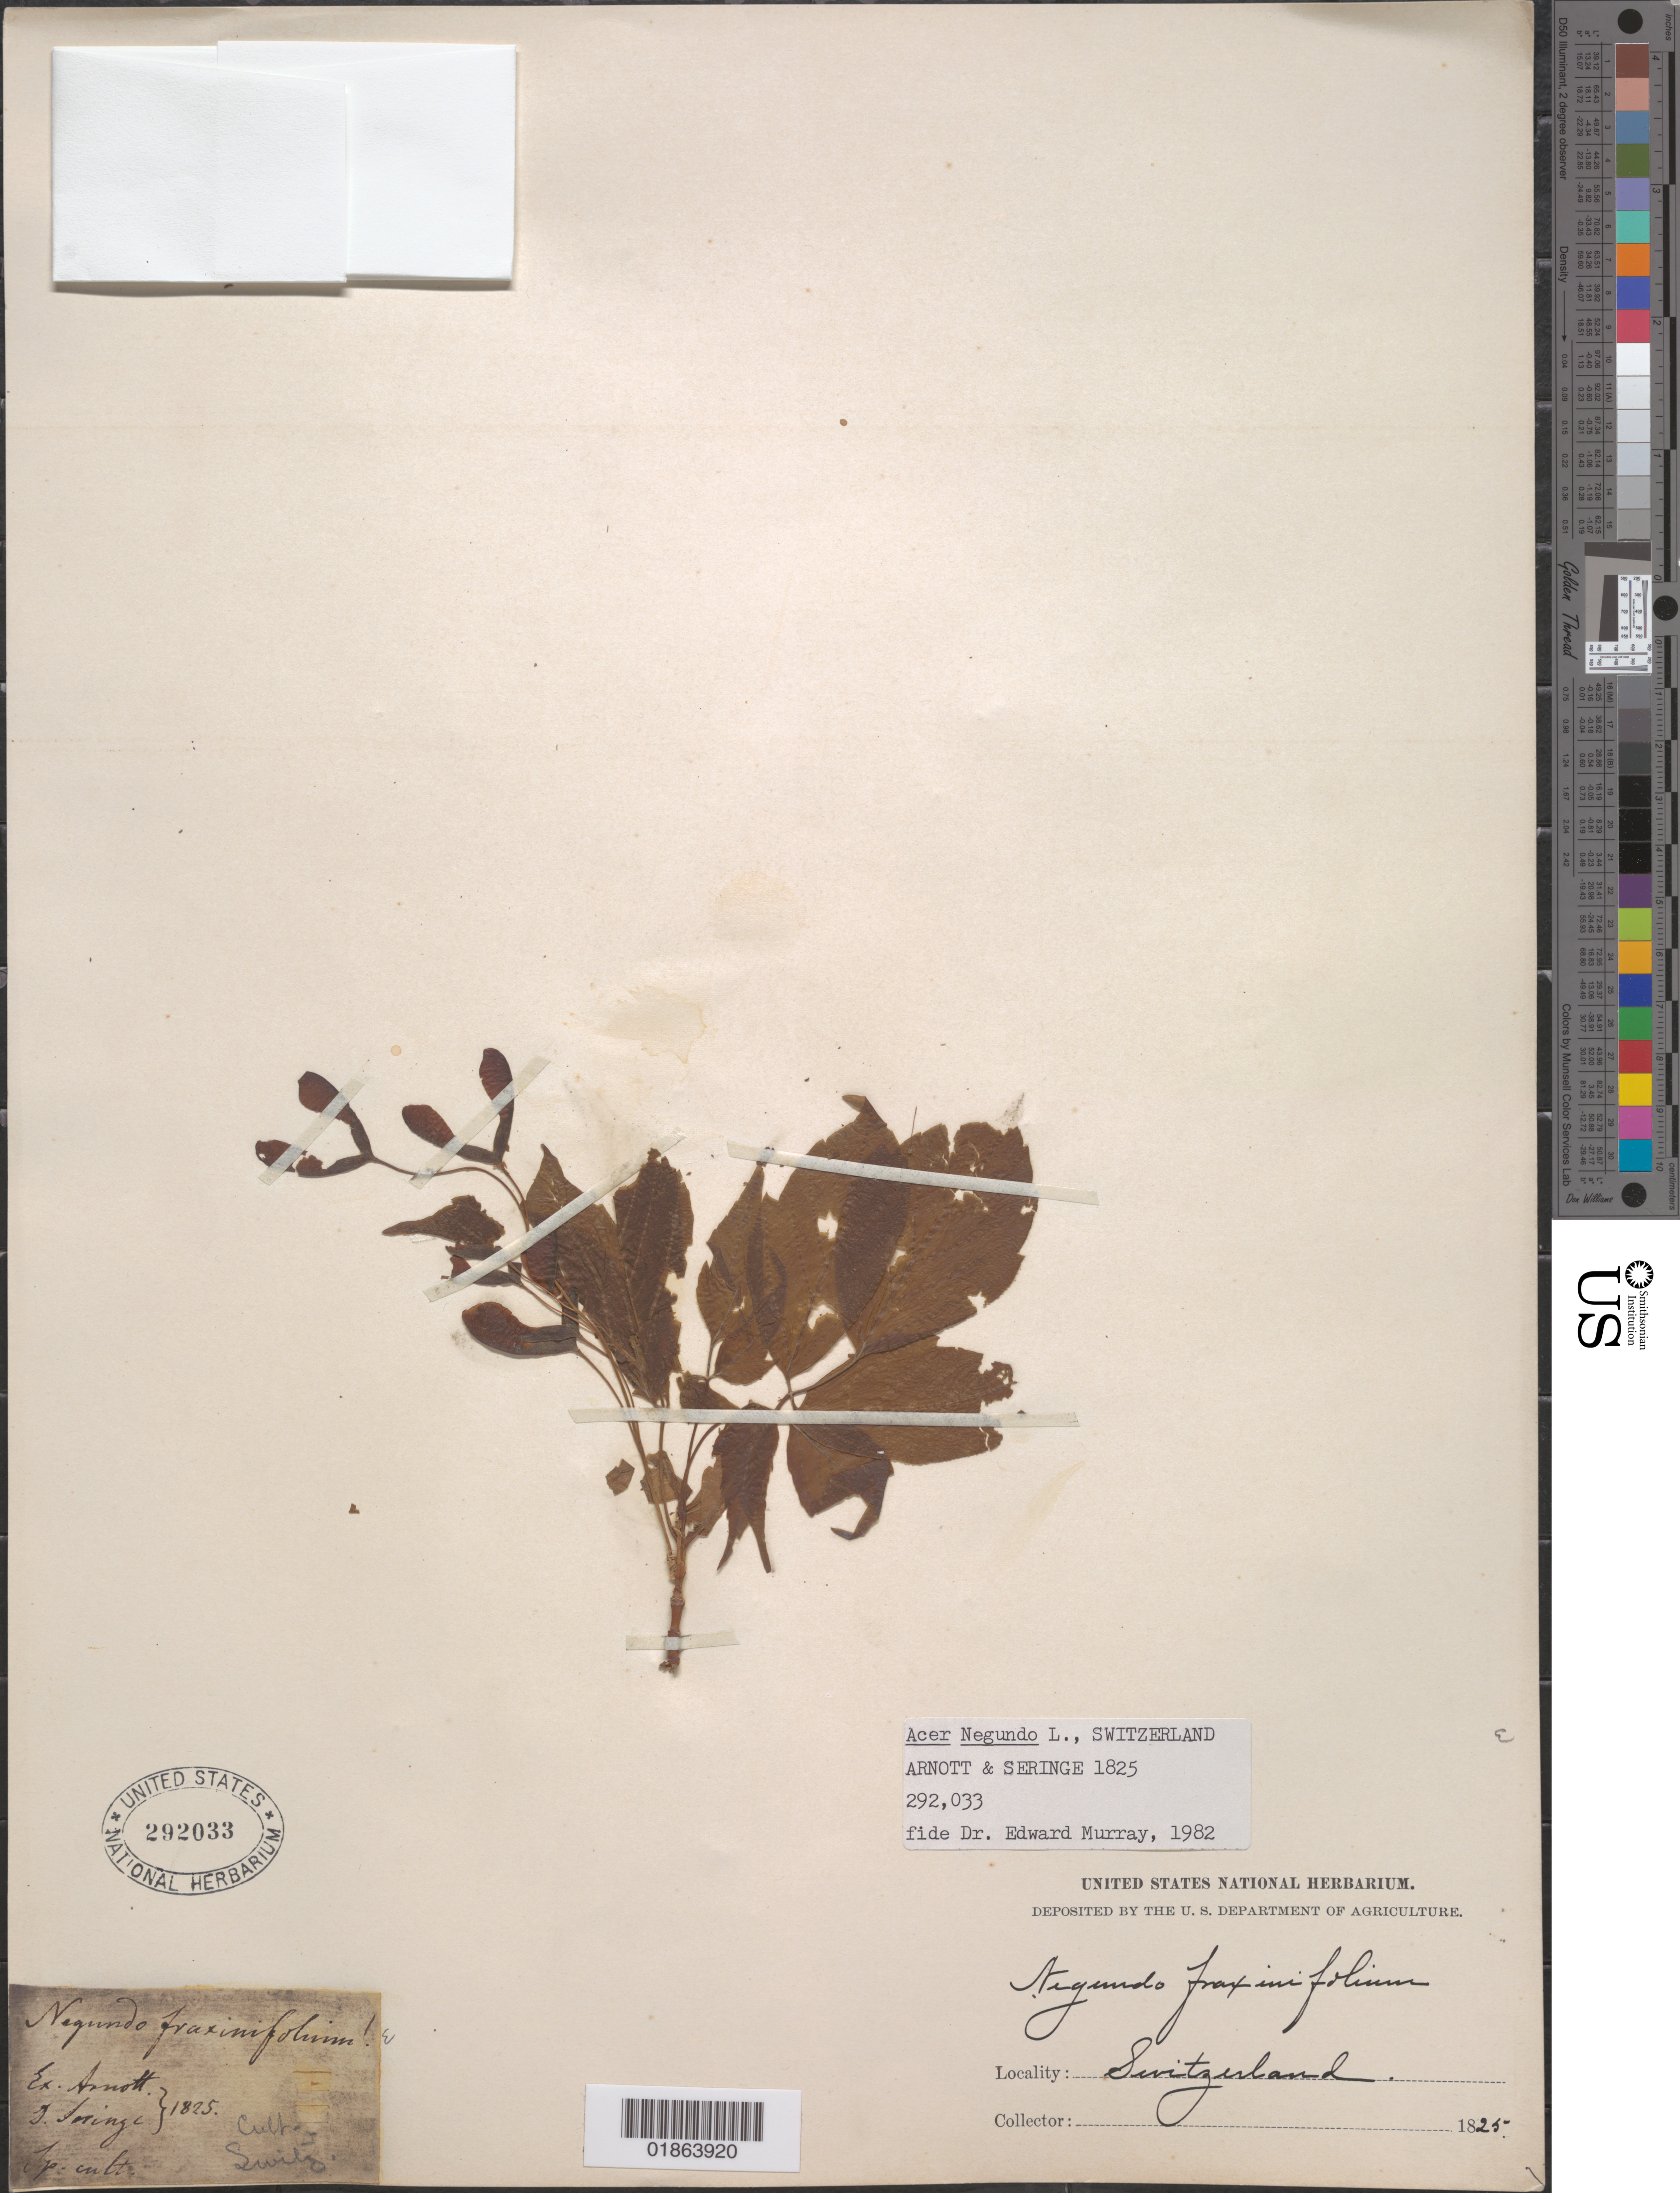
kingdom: Plantae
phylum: Tracheophyta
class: Magnoliopsida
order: Sapindales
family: Sapindaceae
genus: Acer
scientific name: Acer negundo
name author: L.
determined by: Murray, Edward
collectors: Arnott & N. Seringe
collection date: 1825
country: Switzerland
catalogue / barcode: US 292033